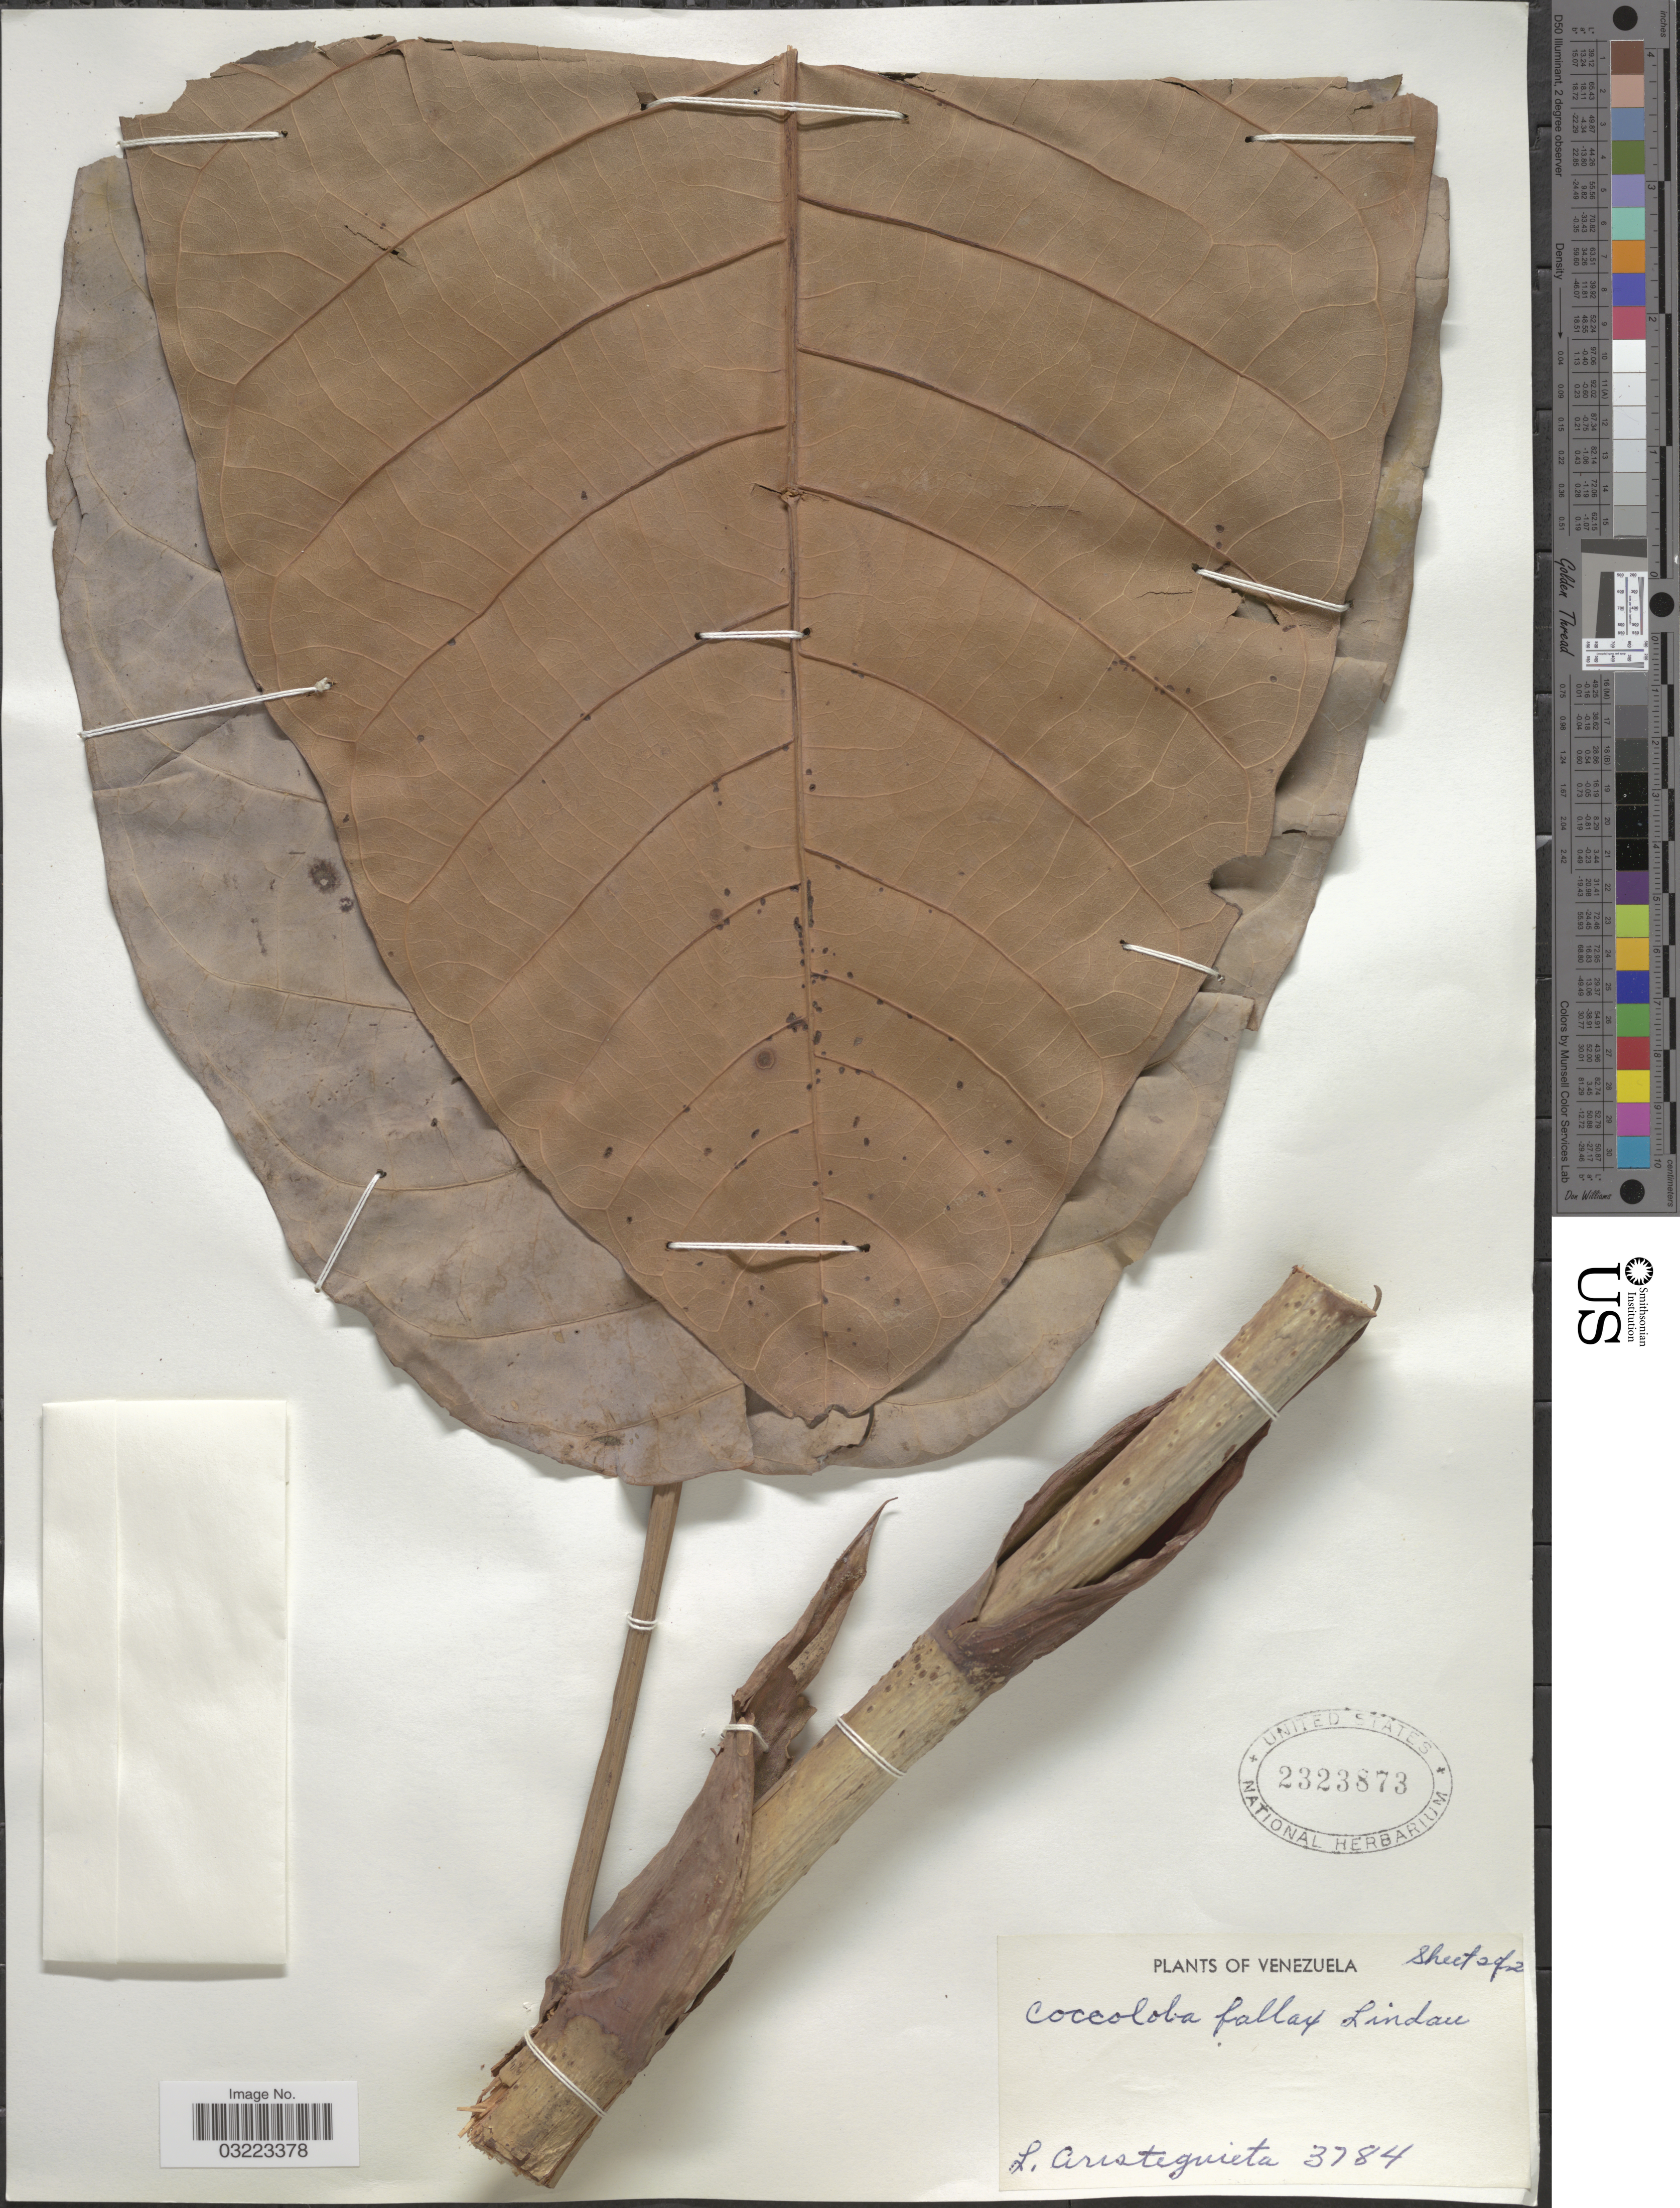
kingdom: Plantae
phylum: Tracheophyta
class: Magnoliopsida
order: Caryophyllales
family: Polygonaceae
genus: Coccoloba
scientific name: Coccoloba fallax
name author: Lindau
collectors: L. Aristeguieta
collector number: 3784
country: Venezuela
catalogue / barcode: US 2323873